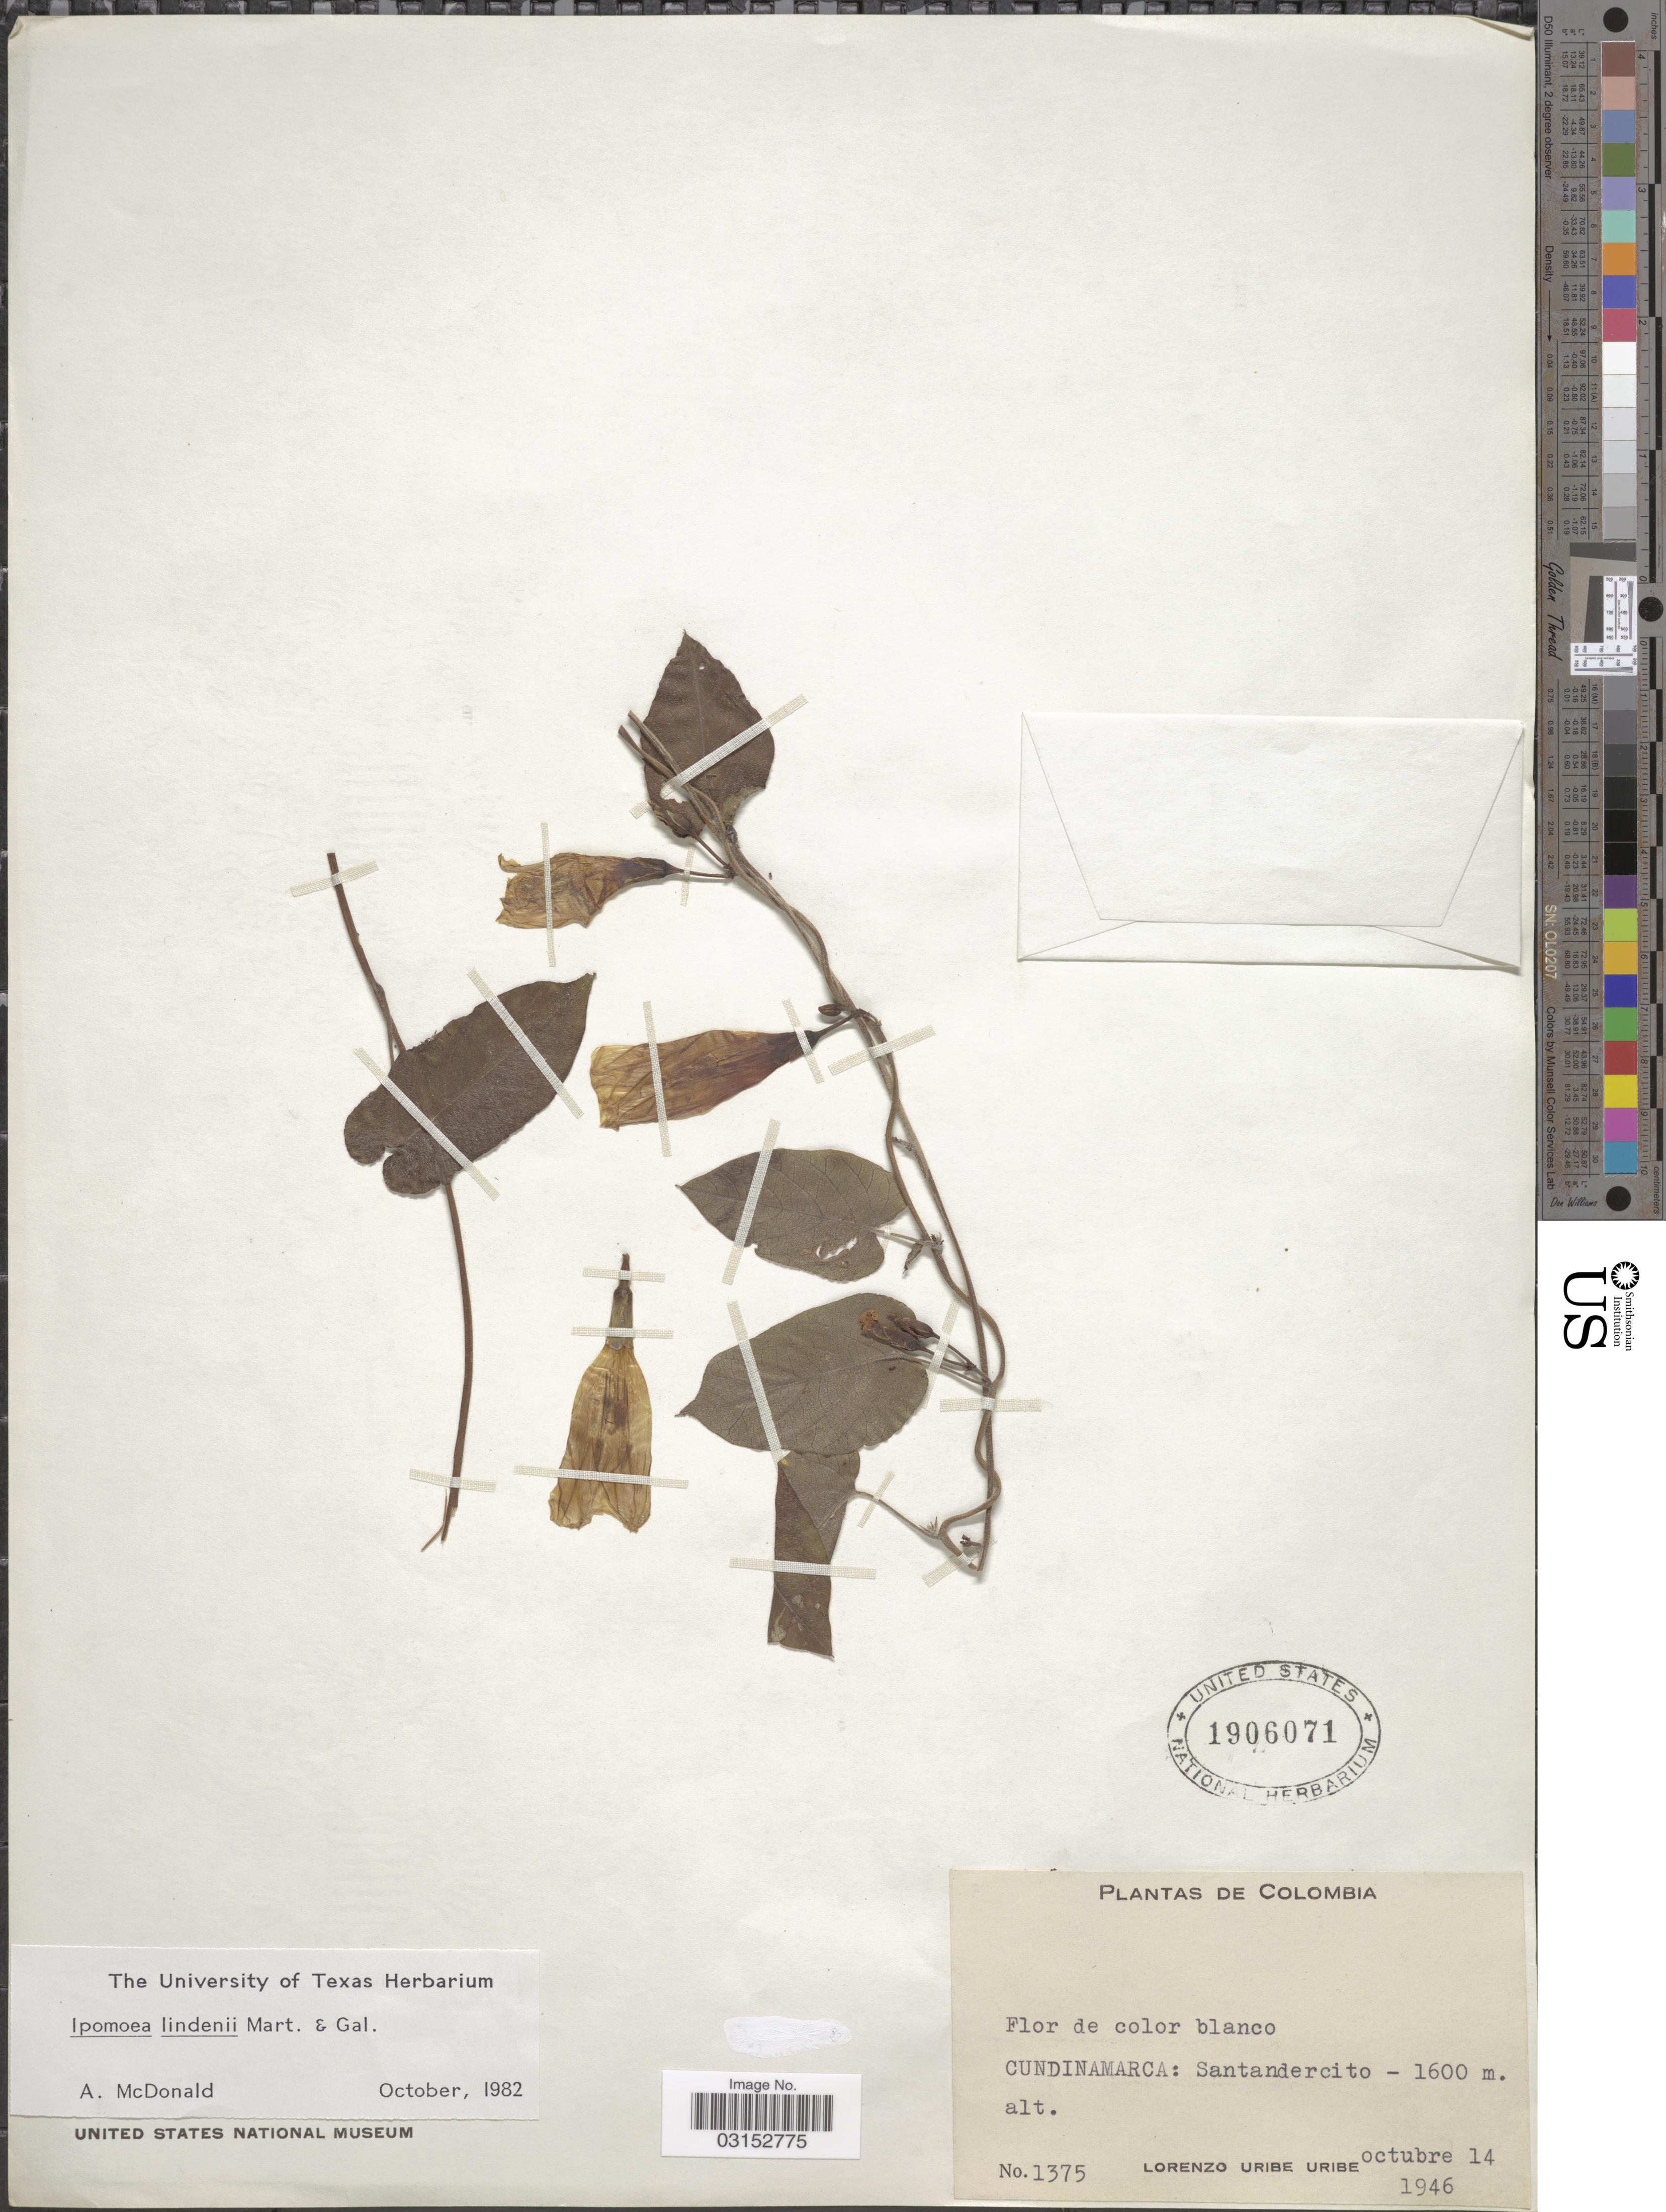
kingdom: Plantae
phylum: Tracheophyta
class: Magnoliopsida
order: Solanales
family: Convolvulaceae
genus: Ipomoea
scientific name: Ipomoea lindenii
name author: Galeotti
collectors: L. Uribe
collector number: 1375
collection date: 1946-10-14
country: Colombia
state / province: Cundinamarca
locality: Santandercito.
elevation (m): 1600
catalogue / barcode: US 1906071